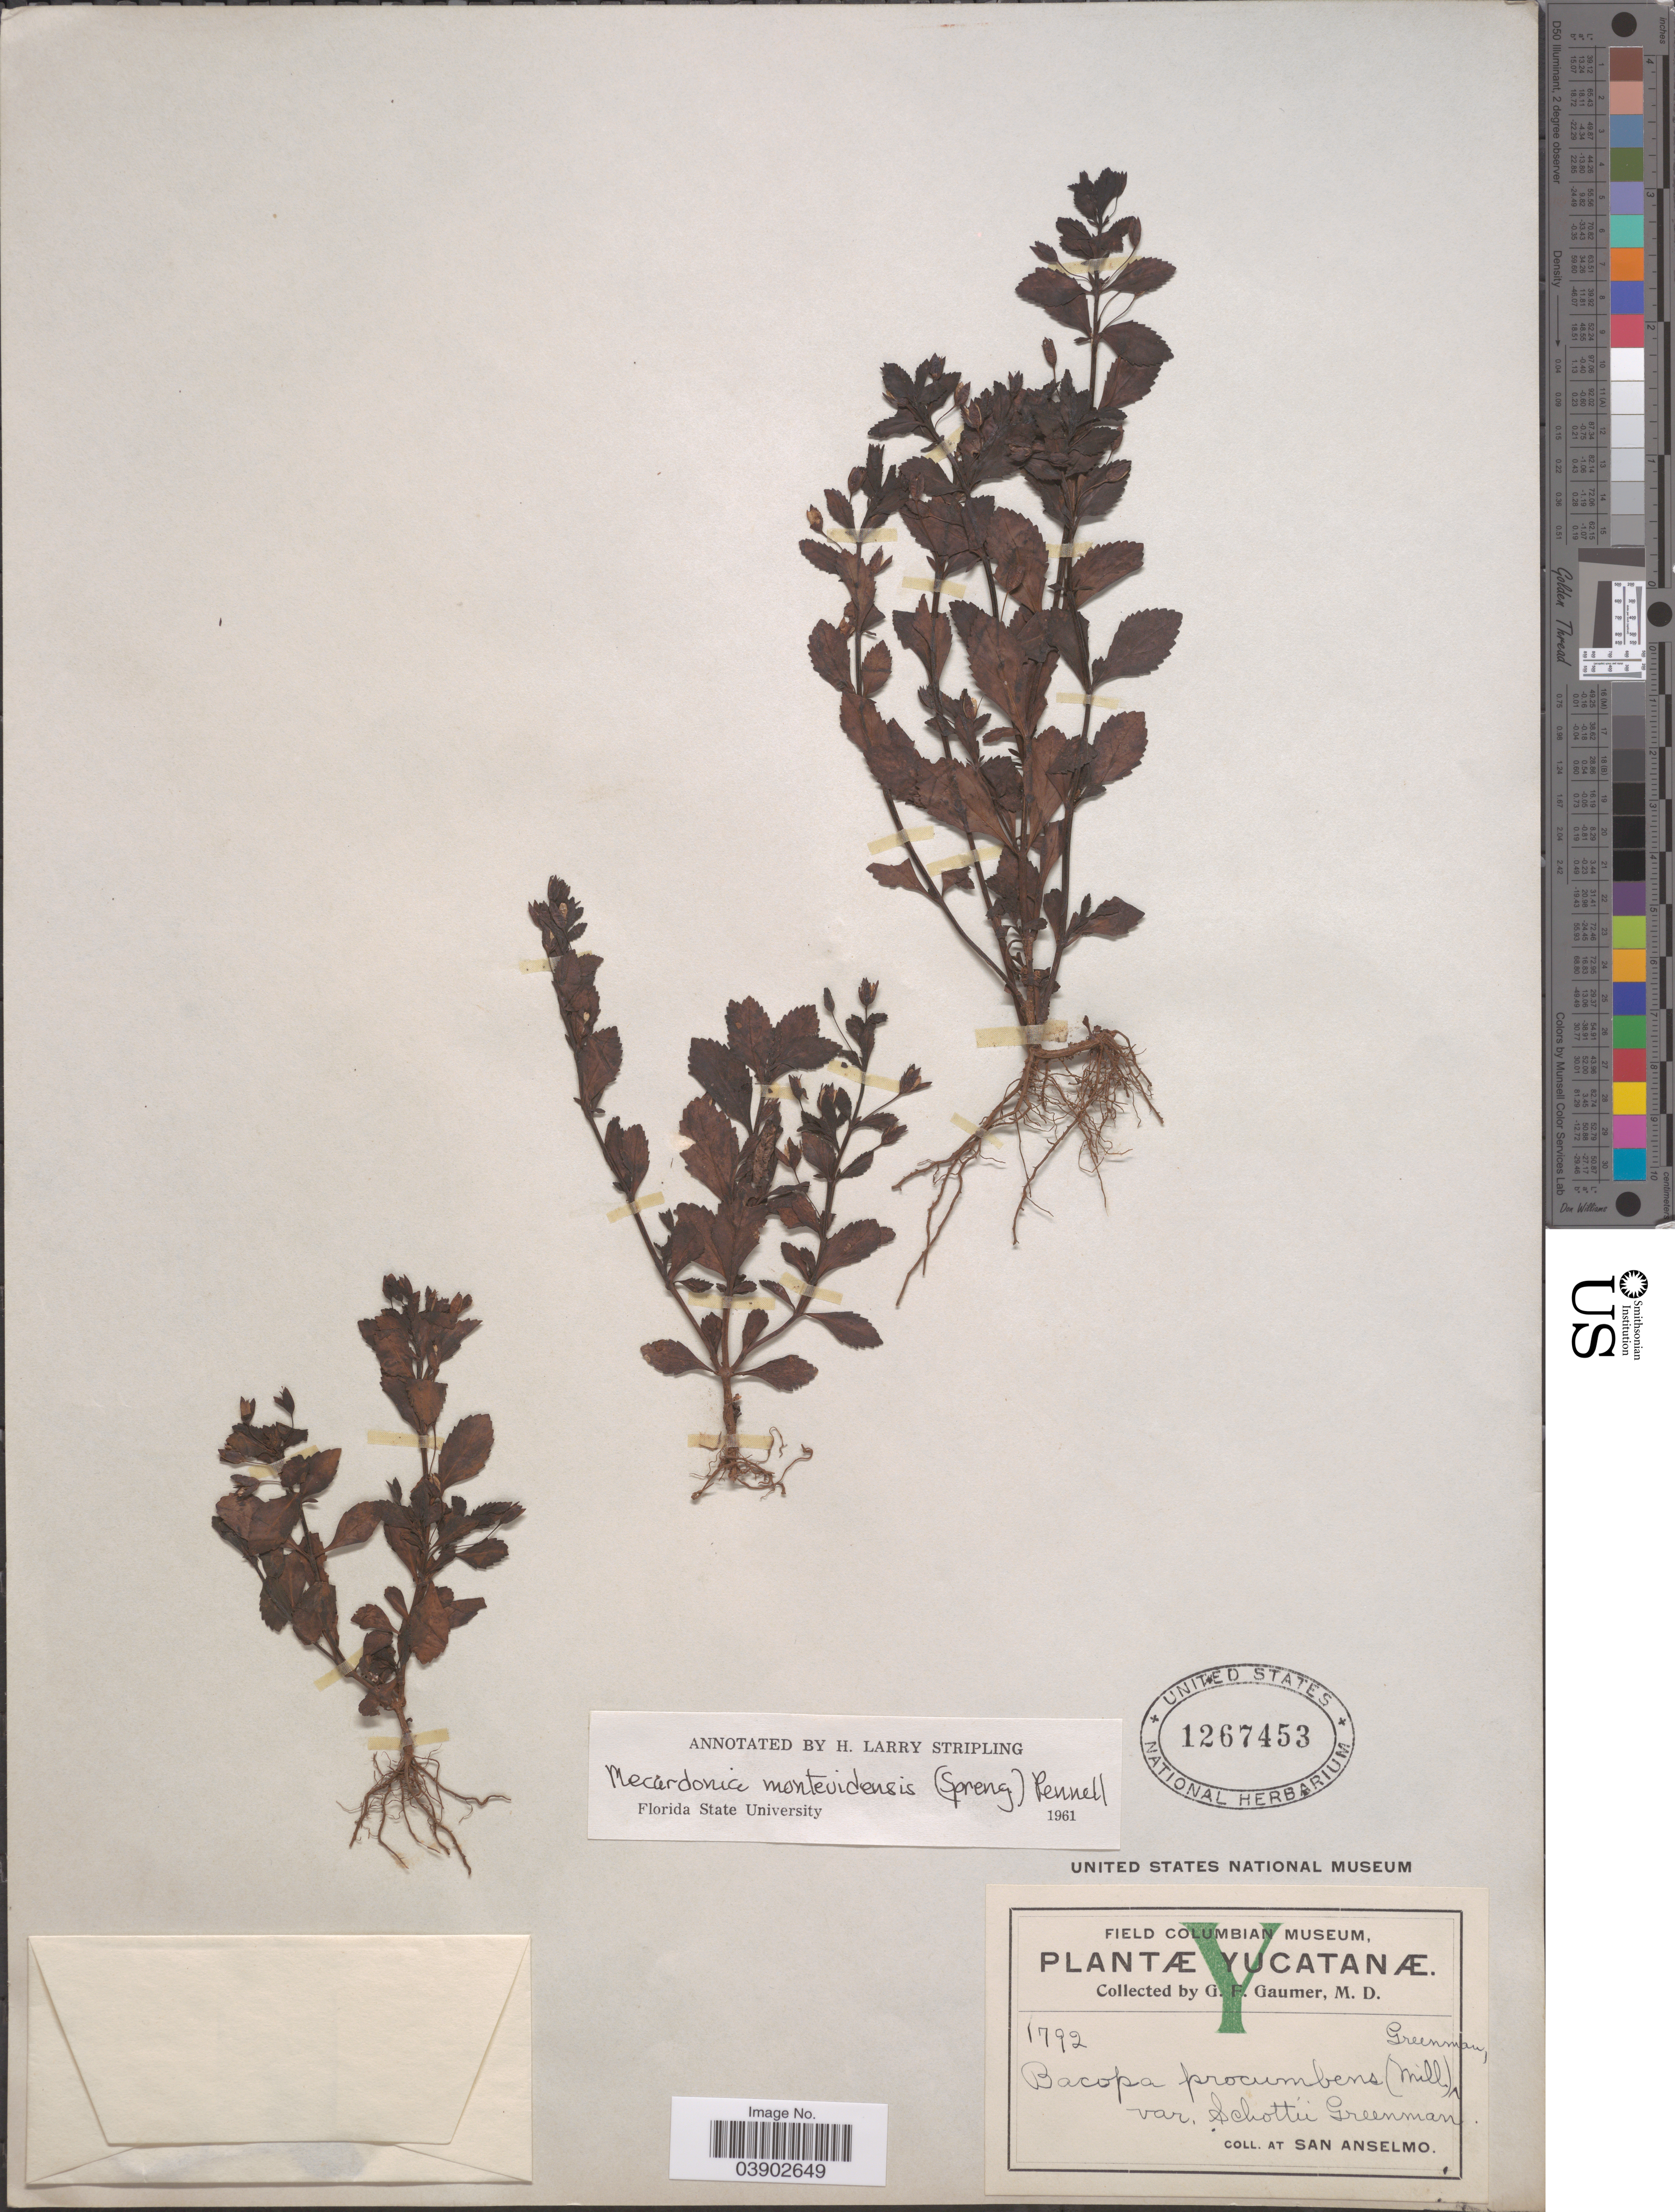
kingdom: Plantae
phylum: Tracheophyta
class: Magnoliopsida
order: Lamiales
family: Plantaginaceae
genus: Mecardonia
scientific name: Mecardonia procumbens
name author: (Mill.) Small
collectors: G. F. Gaumer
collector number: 1792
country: Mexico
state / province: Yucatán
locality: San Anselmo.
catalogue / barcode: US 1267453